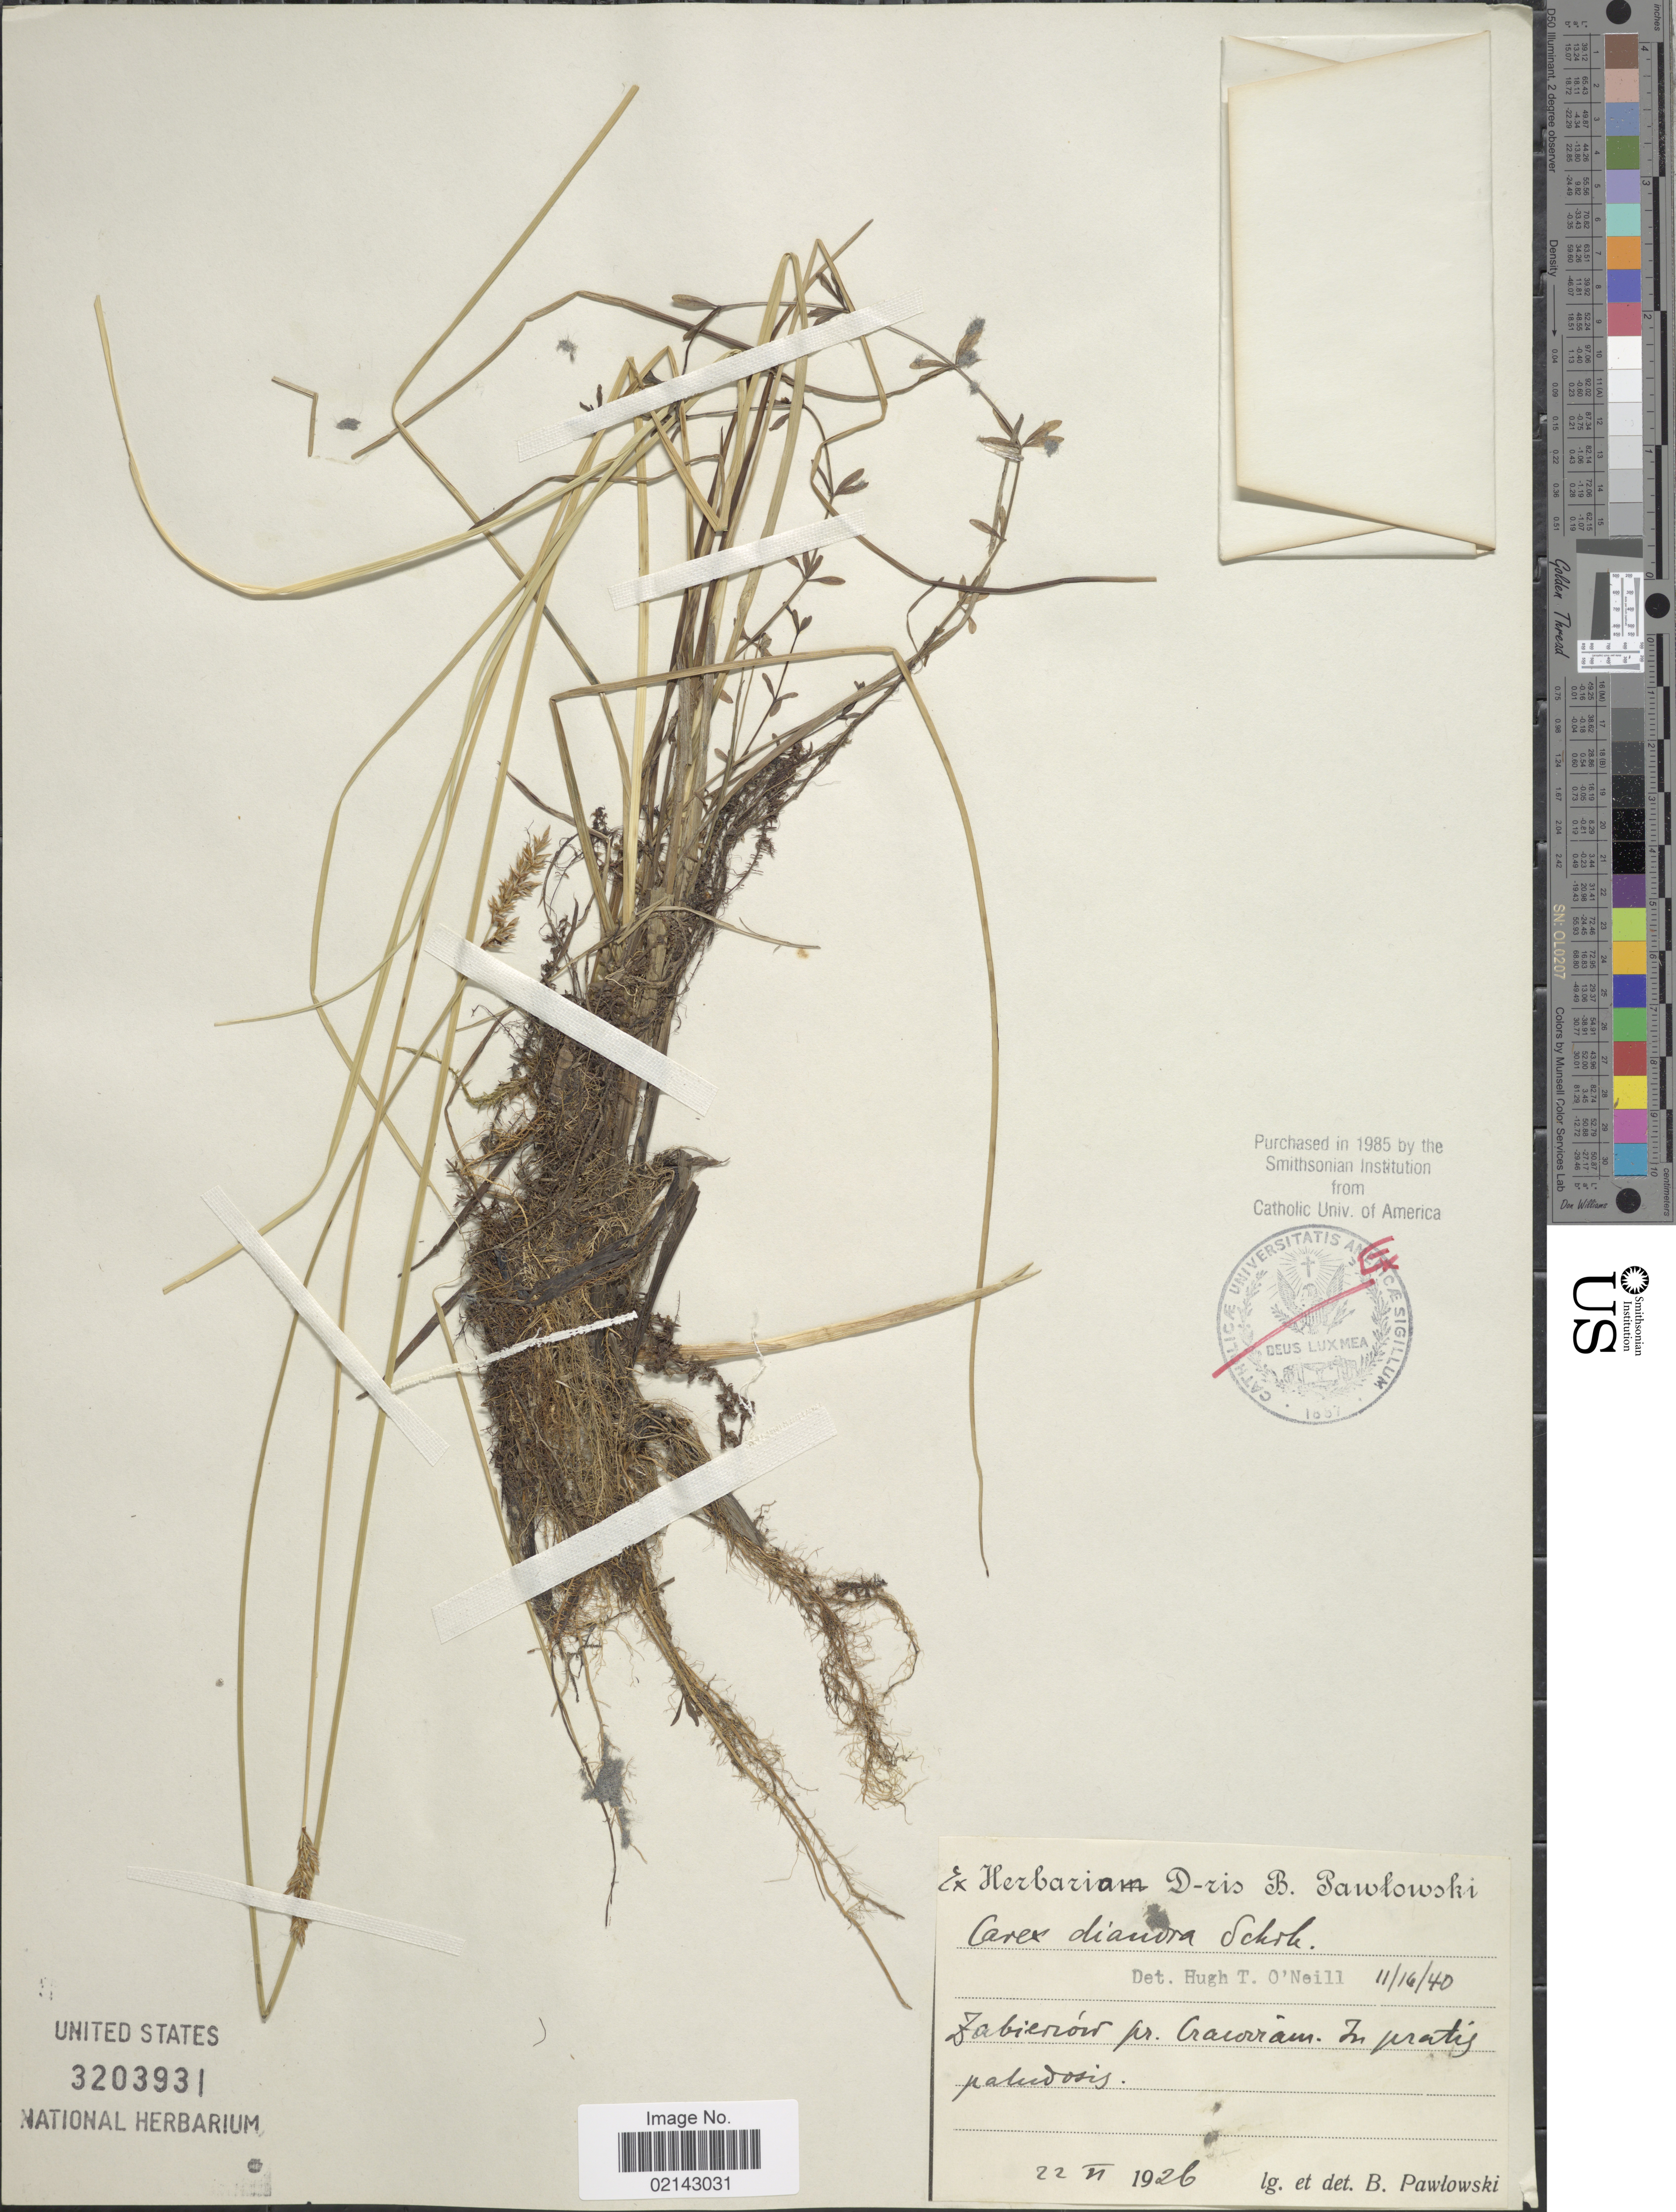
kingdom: Plantae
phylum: Tracheophyta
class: Liliopsida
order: Poales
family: Cyperaceae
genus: Carex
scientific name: Carex diandra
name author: Schrank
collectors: B. Pawlowski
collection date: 1926-02-22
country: Poland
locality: Zabierow pr. Cracorram. In pratis paludosis [interpreted]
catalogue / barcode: US 3203931